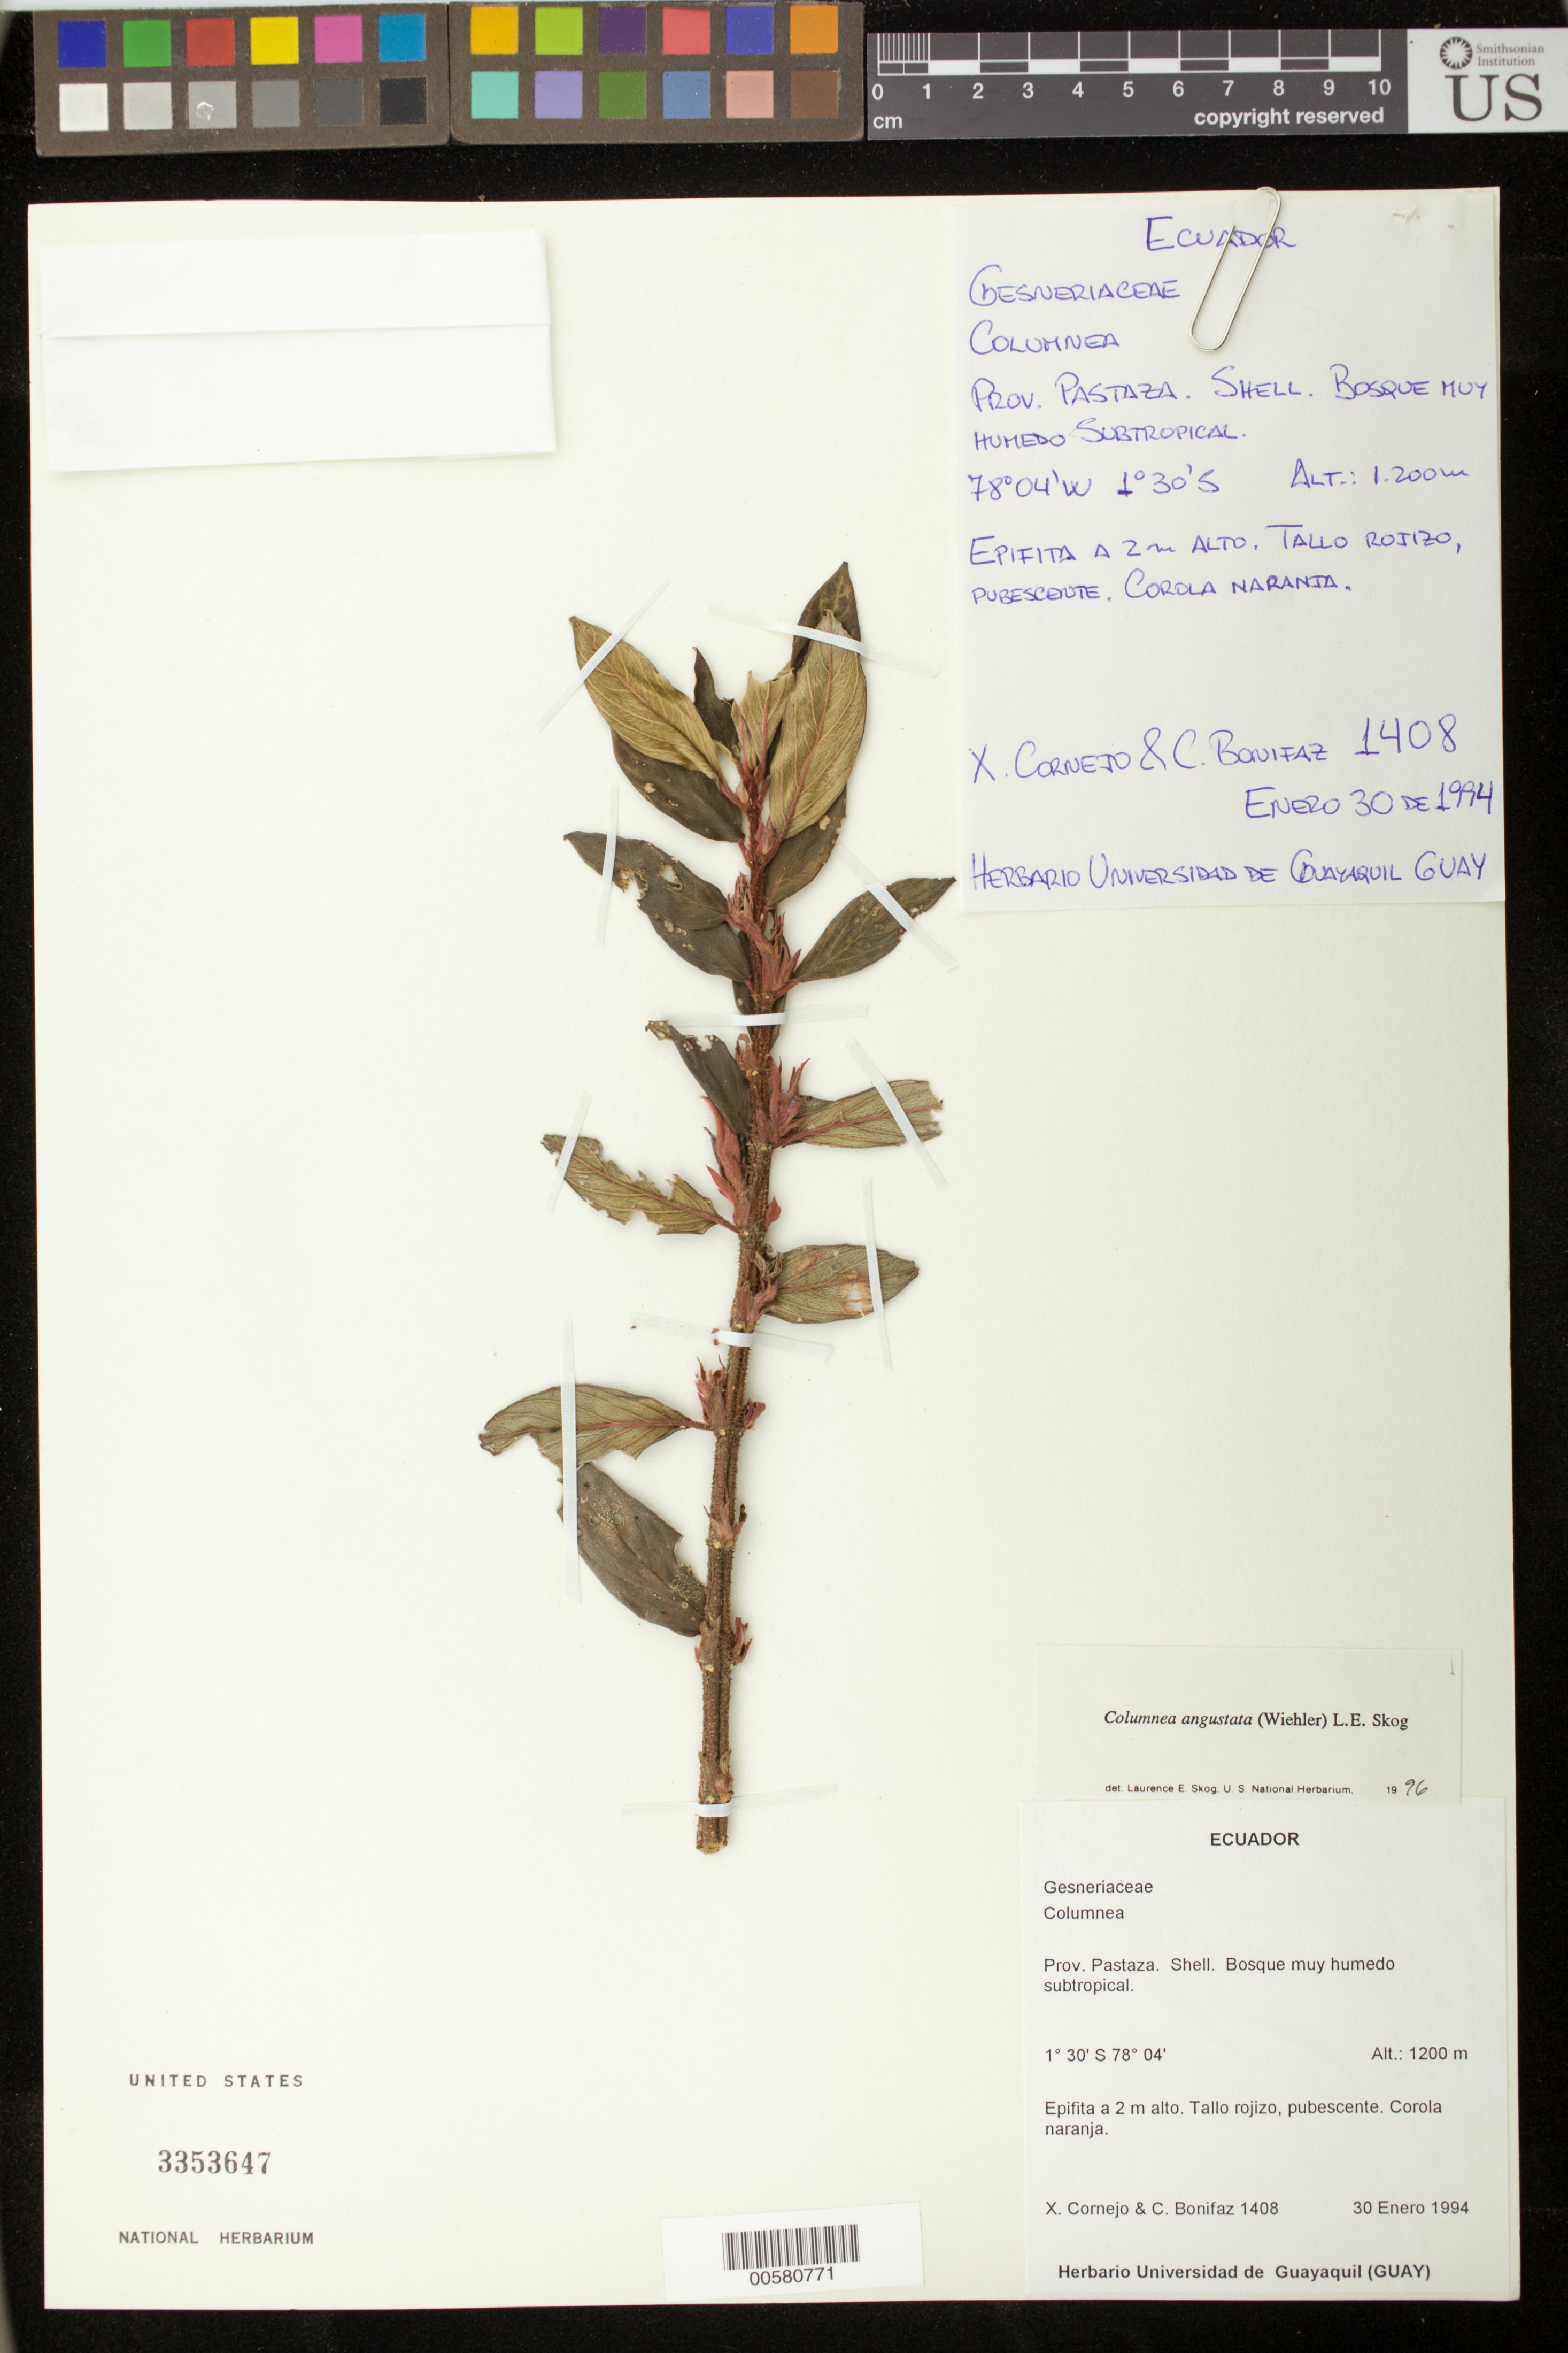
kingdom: Plantae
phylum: Tracheophyta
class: Magnoliopsida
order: Lamiales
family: Gesneriaceae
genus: Columnea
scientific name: Columnea angustata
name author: (Wiehler) L.E. Skog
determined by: Skog, Laurence E.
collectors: X. F. Cornejo & C. Bonifaz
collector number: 1408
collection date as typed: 30 Jan 1994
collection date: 1994-01-30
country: Ecuador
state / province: Pastaza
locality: Shell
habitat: Bosque muy humedo subtropical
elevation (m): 1200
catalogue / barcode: US 3353647